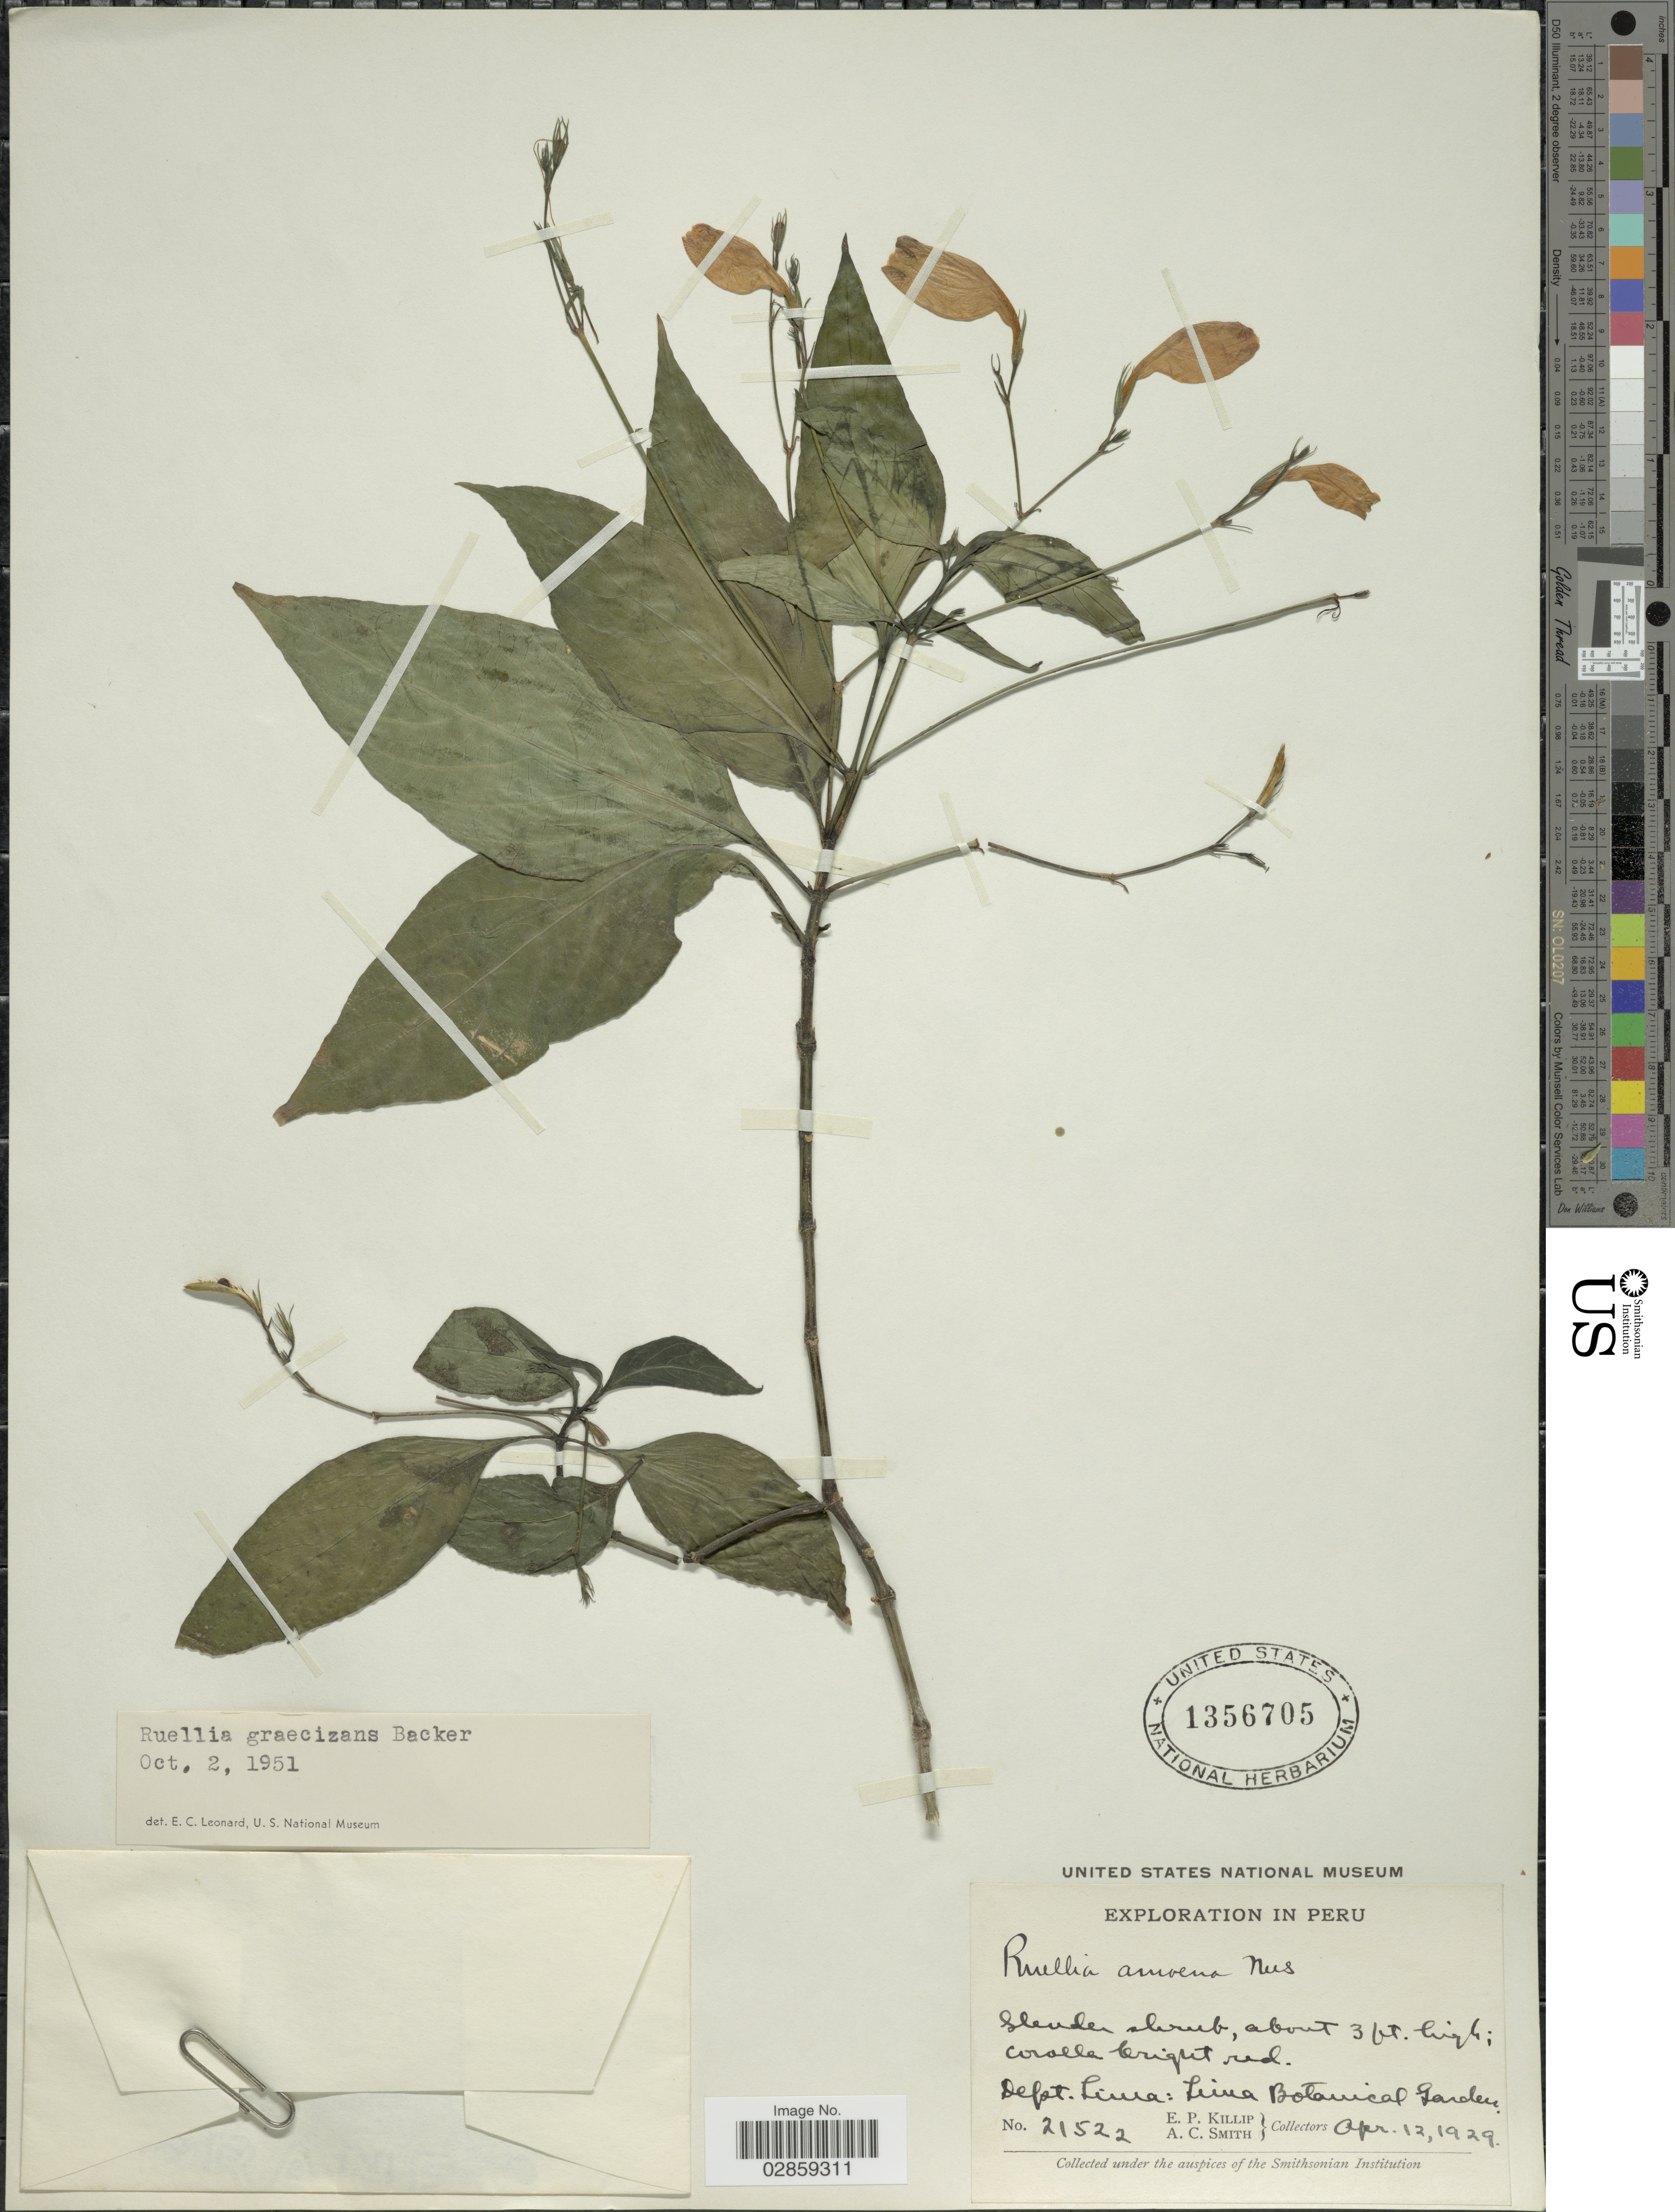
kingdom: Plantae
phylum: Tracheophyta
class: Magnoliopsida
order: Lamiales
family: Acanthaceae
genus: Ruellia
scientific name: Ruellia brevifolia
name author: (Pohl) C. Ezcurra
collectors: E. P. Killip & A. C. Smith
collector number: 21522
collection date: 1929-04-12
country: Peru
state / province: Lima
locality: Dept. Lima: Lima Botanical Garden.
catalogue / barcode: US 1356705